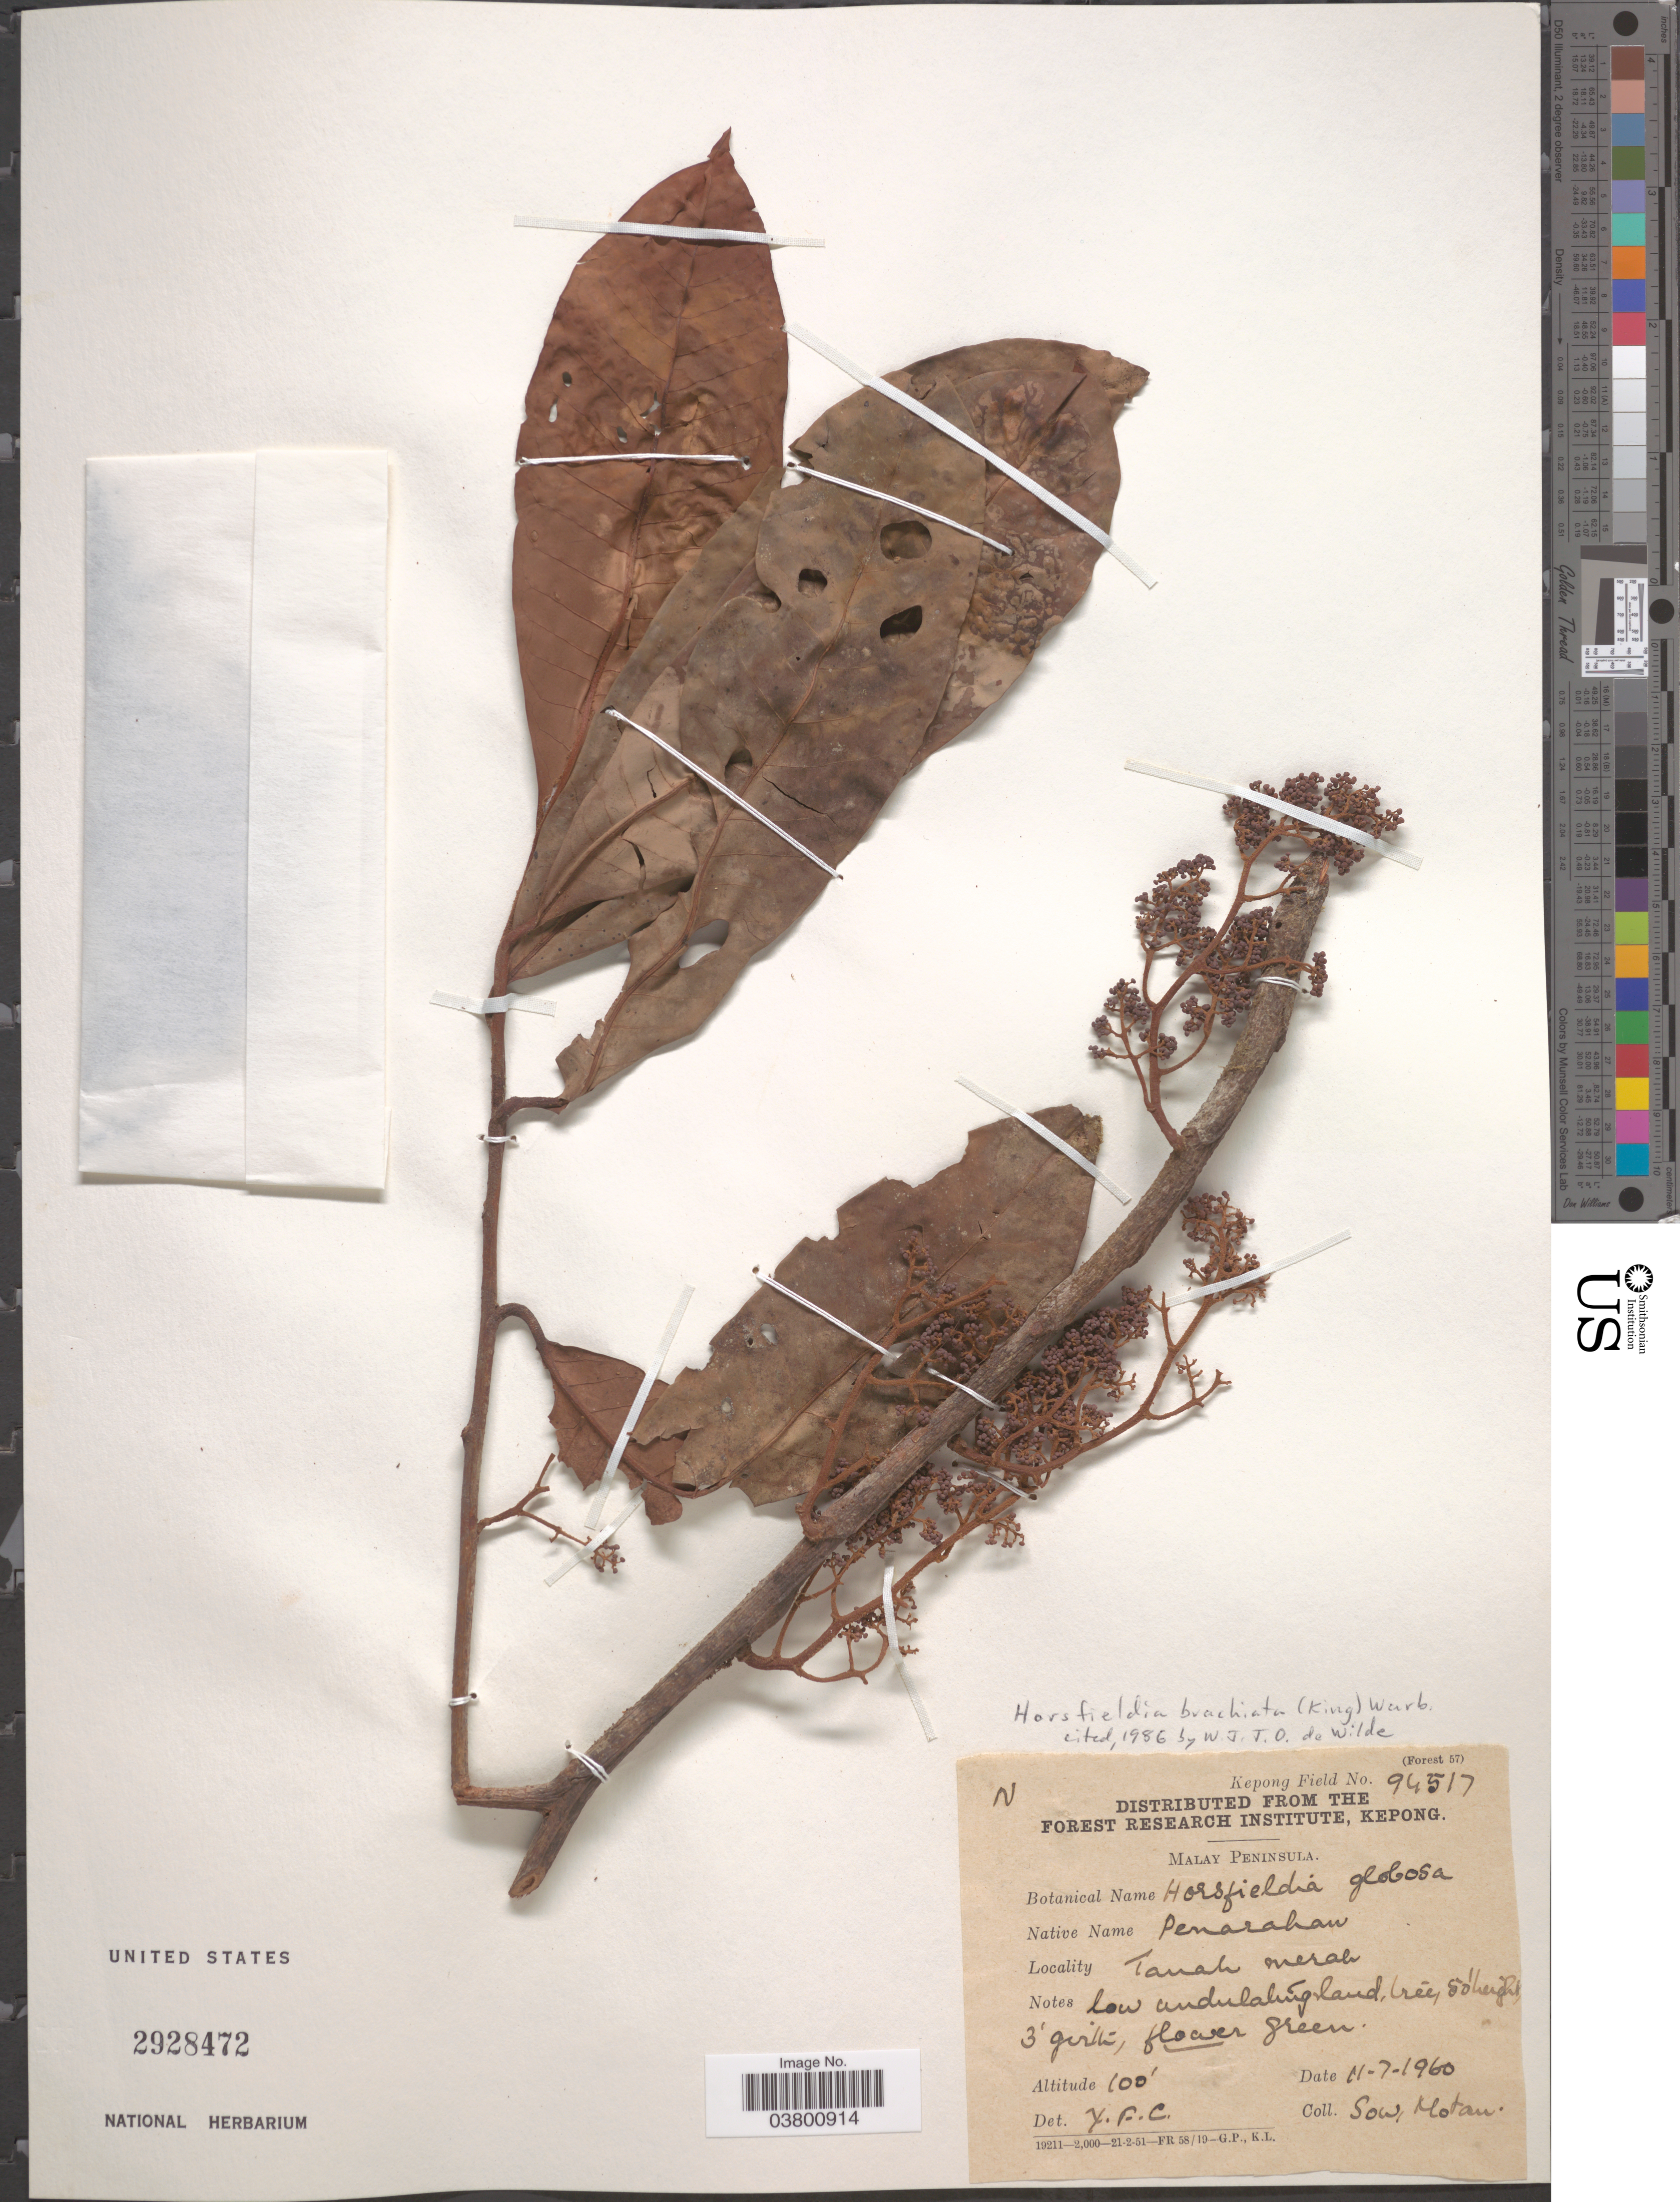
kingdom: Plantae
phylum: Tracheophyta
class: Magnoliopsida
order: Magnoliales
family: Myristicaceae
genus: Horsfieldia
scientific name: Horsfieldia brachiata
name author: Warb.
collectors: -. Sow & -. Motan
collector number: Kepong Field 94517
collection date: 1960-07-11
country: Malaysia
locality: Malay Peninsula. Tanah merah.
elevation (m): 30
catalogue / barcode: US 2928472